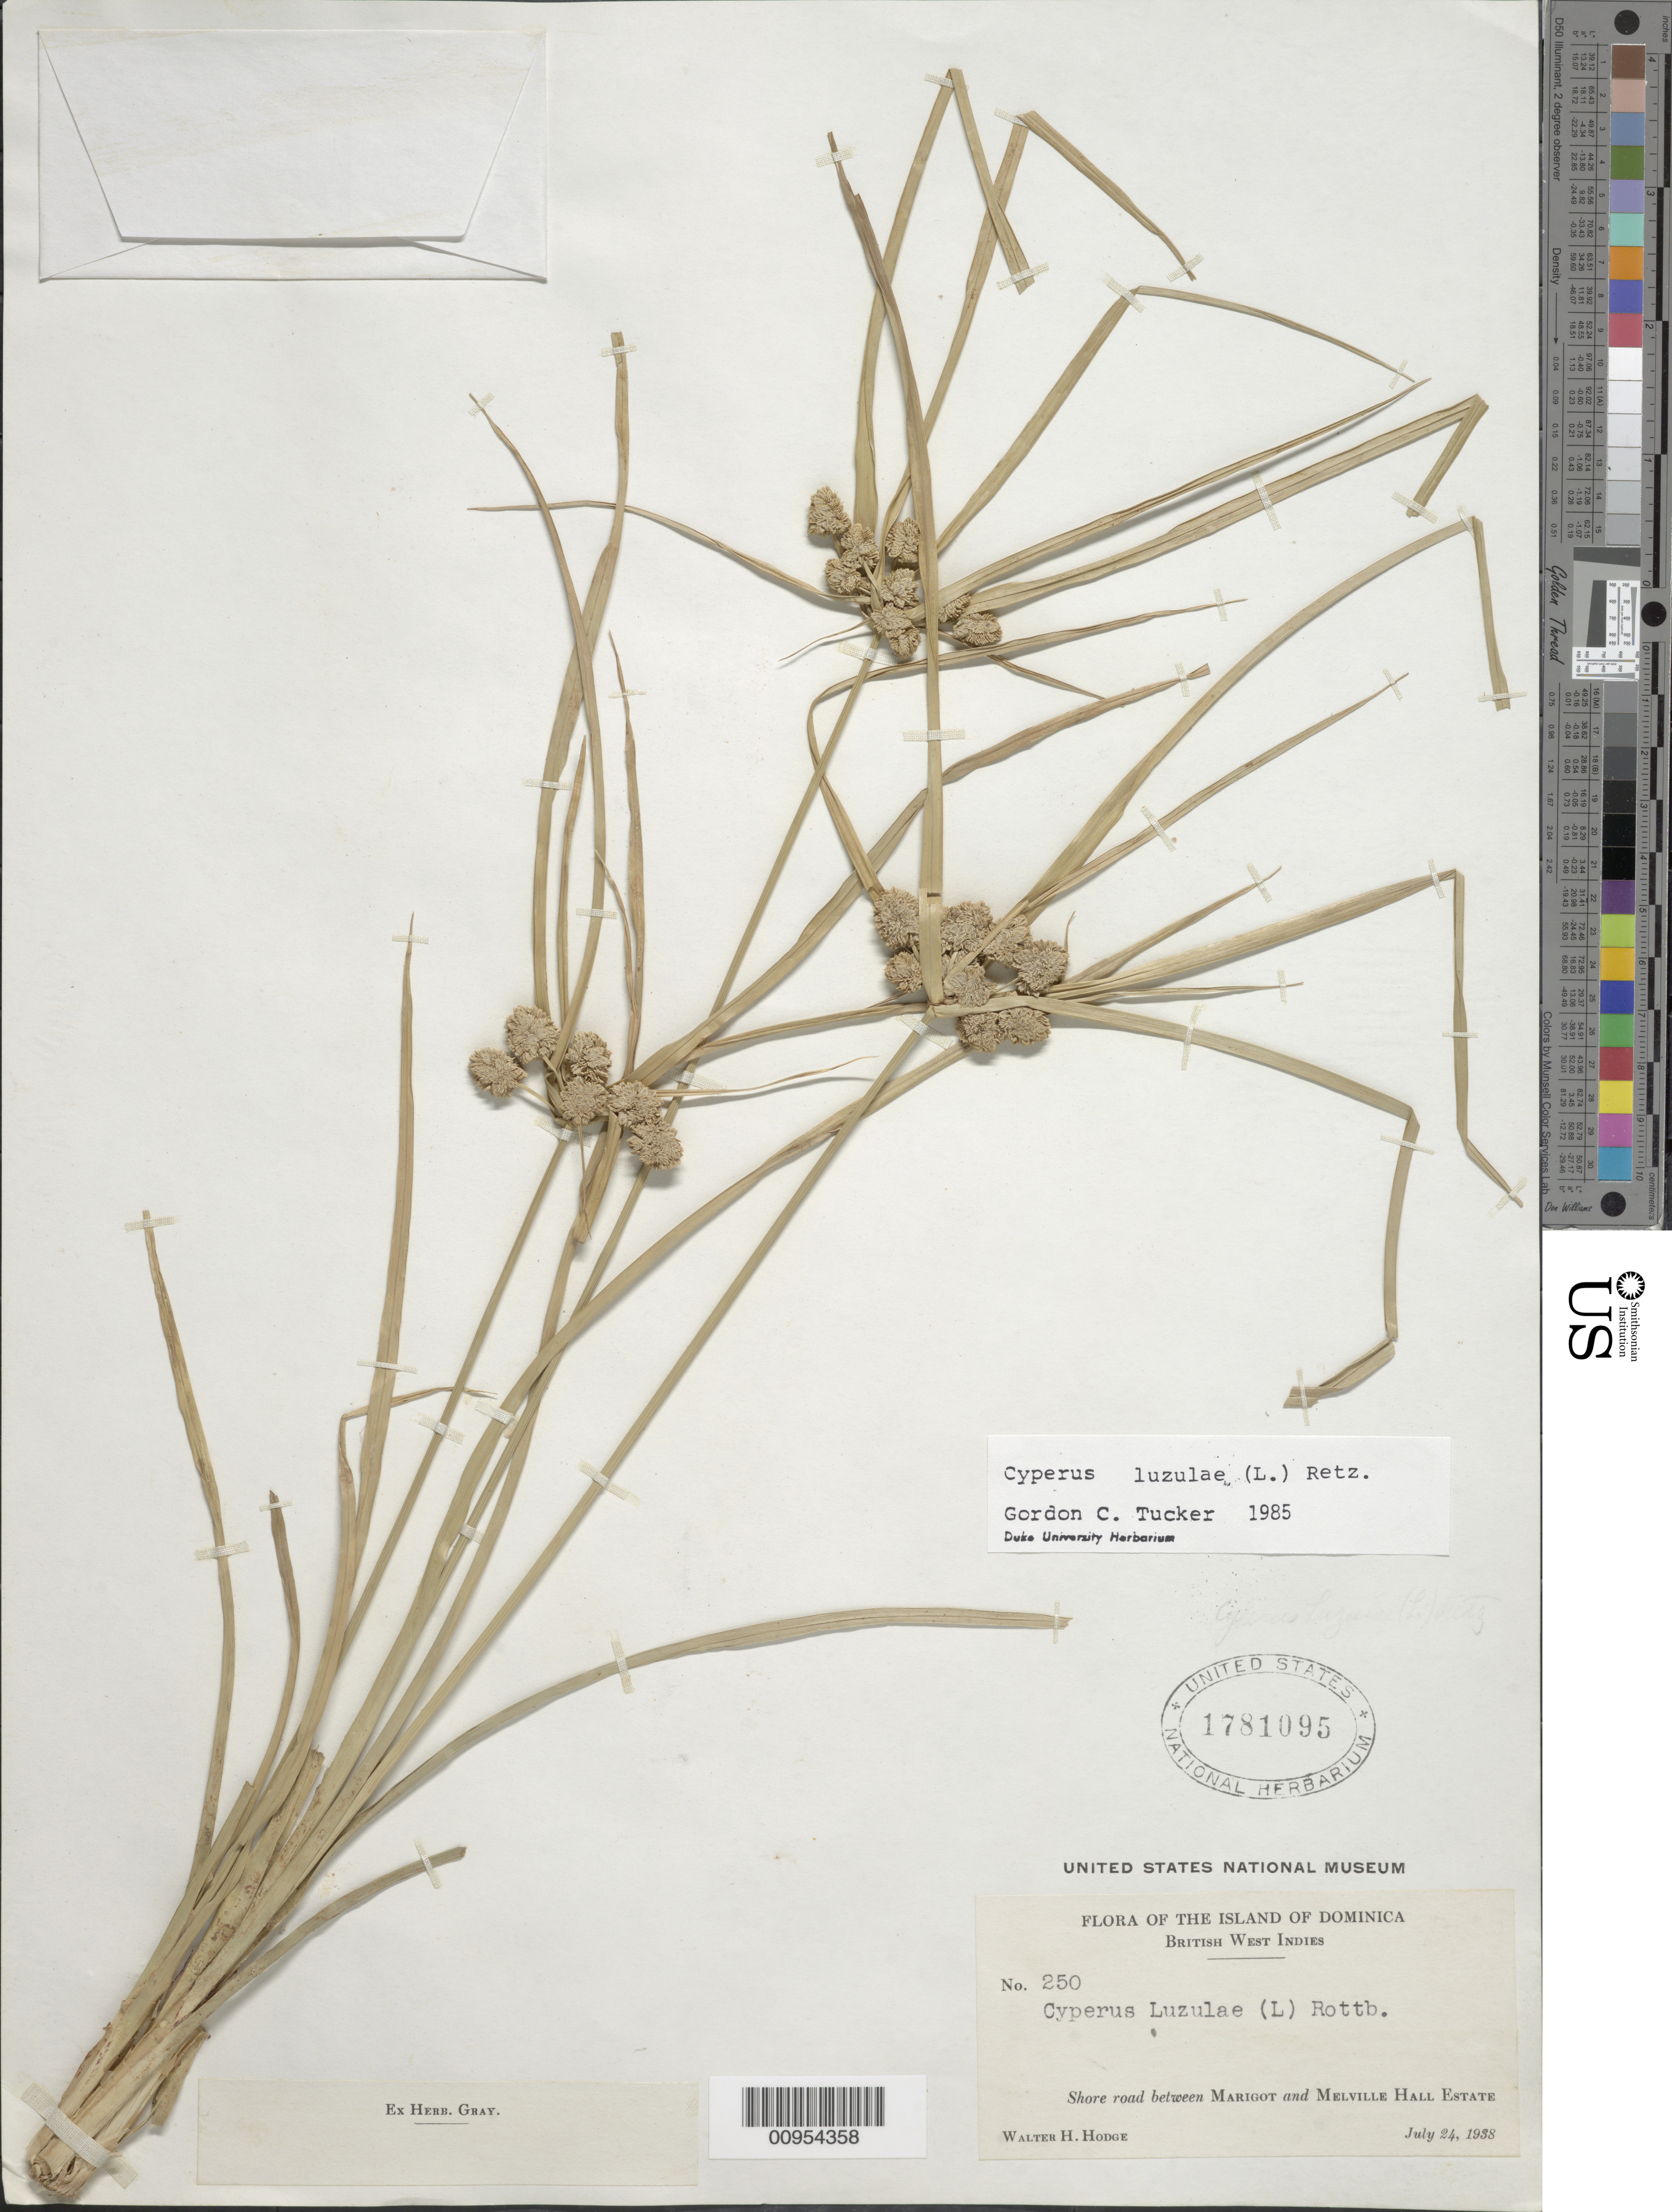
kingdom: Plantae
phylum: Tracheophyta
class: Liliopsida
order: Poales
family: Cyperaceae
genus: Cyperus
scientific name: Cyperus luzulae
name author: (L.) Rottb. ex Retz.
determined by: Tucker, G. C.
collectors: W. Hodge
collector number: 250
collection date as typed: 24 Jul 1938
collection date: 1938-07-24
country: Dominica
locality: Shore road between Marigot and Melville Hall Estate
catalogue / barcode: US 1781095